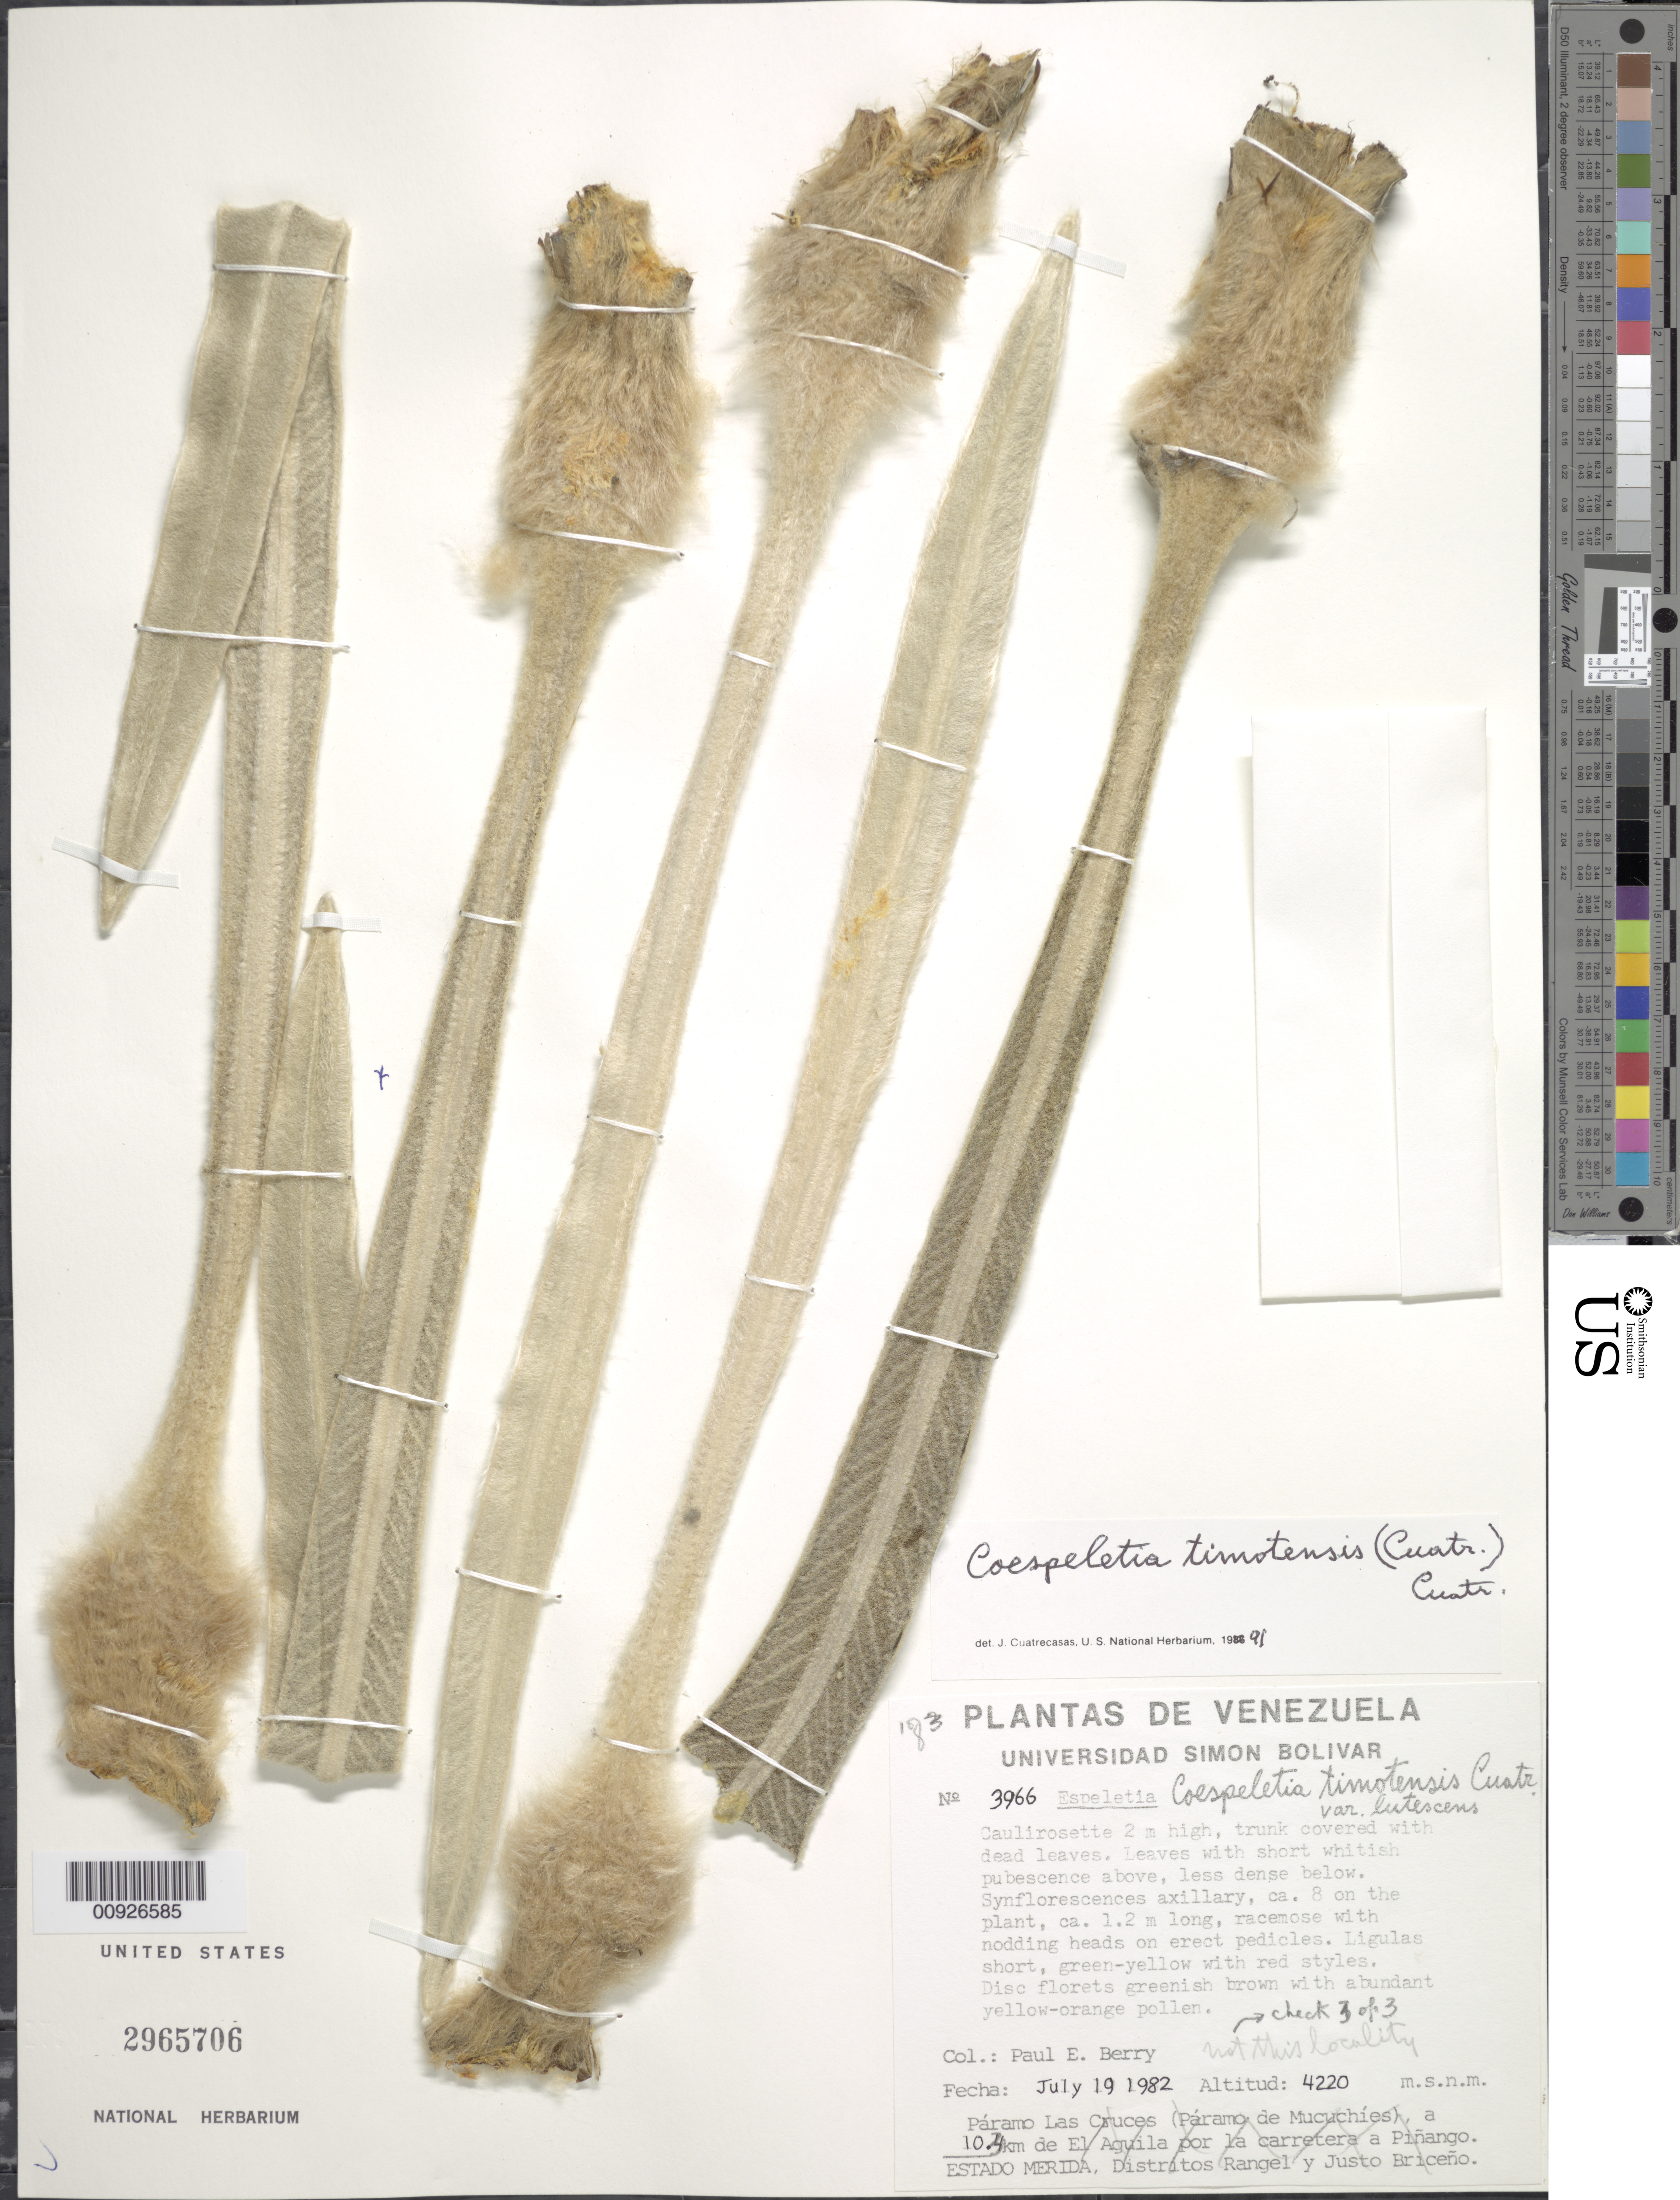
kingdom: Plantae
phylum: Tracheophyta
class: Magnoliopsida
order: Asterales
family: Asteraceae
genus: Coespeletia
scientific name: Coespeletia timotensis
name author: (Cuatrec.) Cuatrec.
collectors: P. E. Berry & J. A. Gómez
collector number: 3966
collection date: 1982-07-19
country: Venezuela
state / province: Mérida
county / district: Miranda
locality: Páramo en las cabeceras de la Quebrada el Turmero (afluente del Río Motatán), a 10.3 km de El Aguila por la carretera a Piñango.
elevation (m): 4220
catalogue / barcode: US 2965706